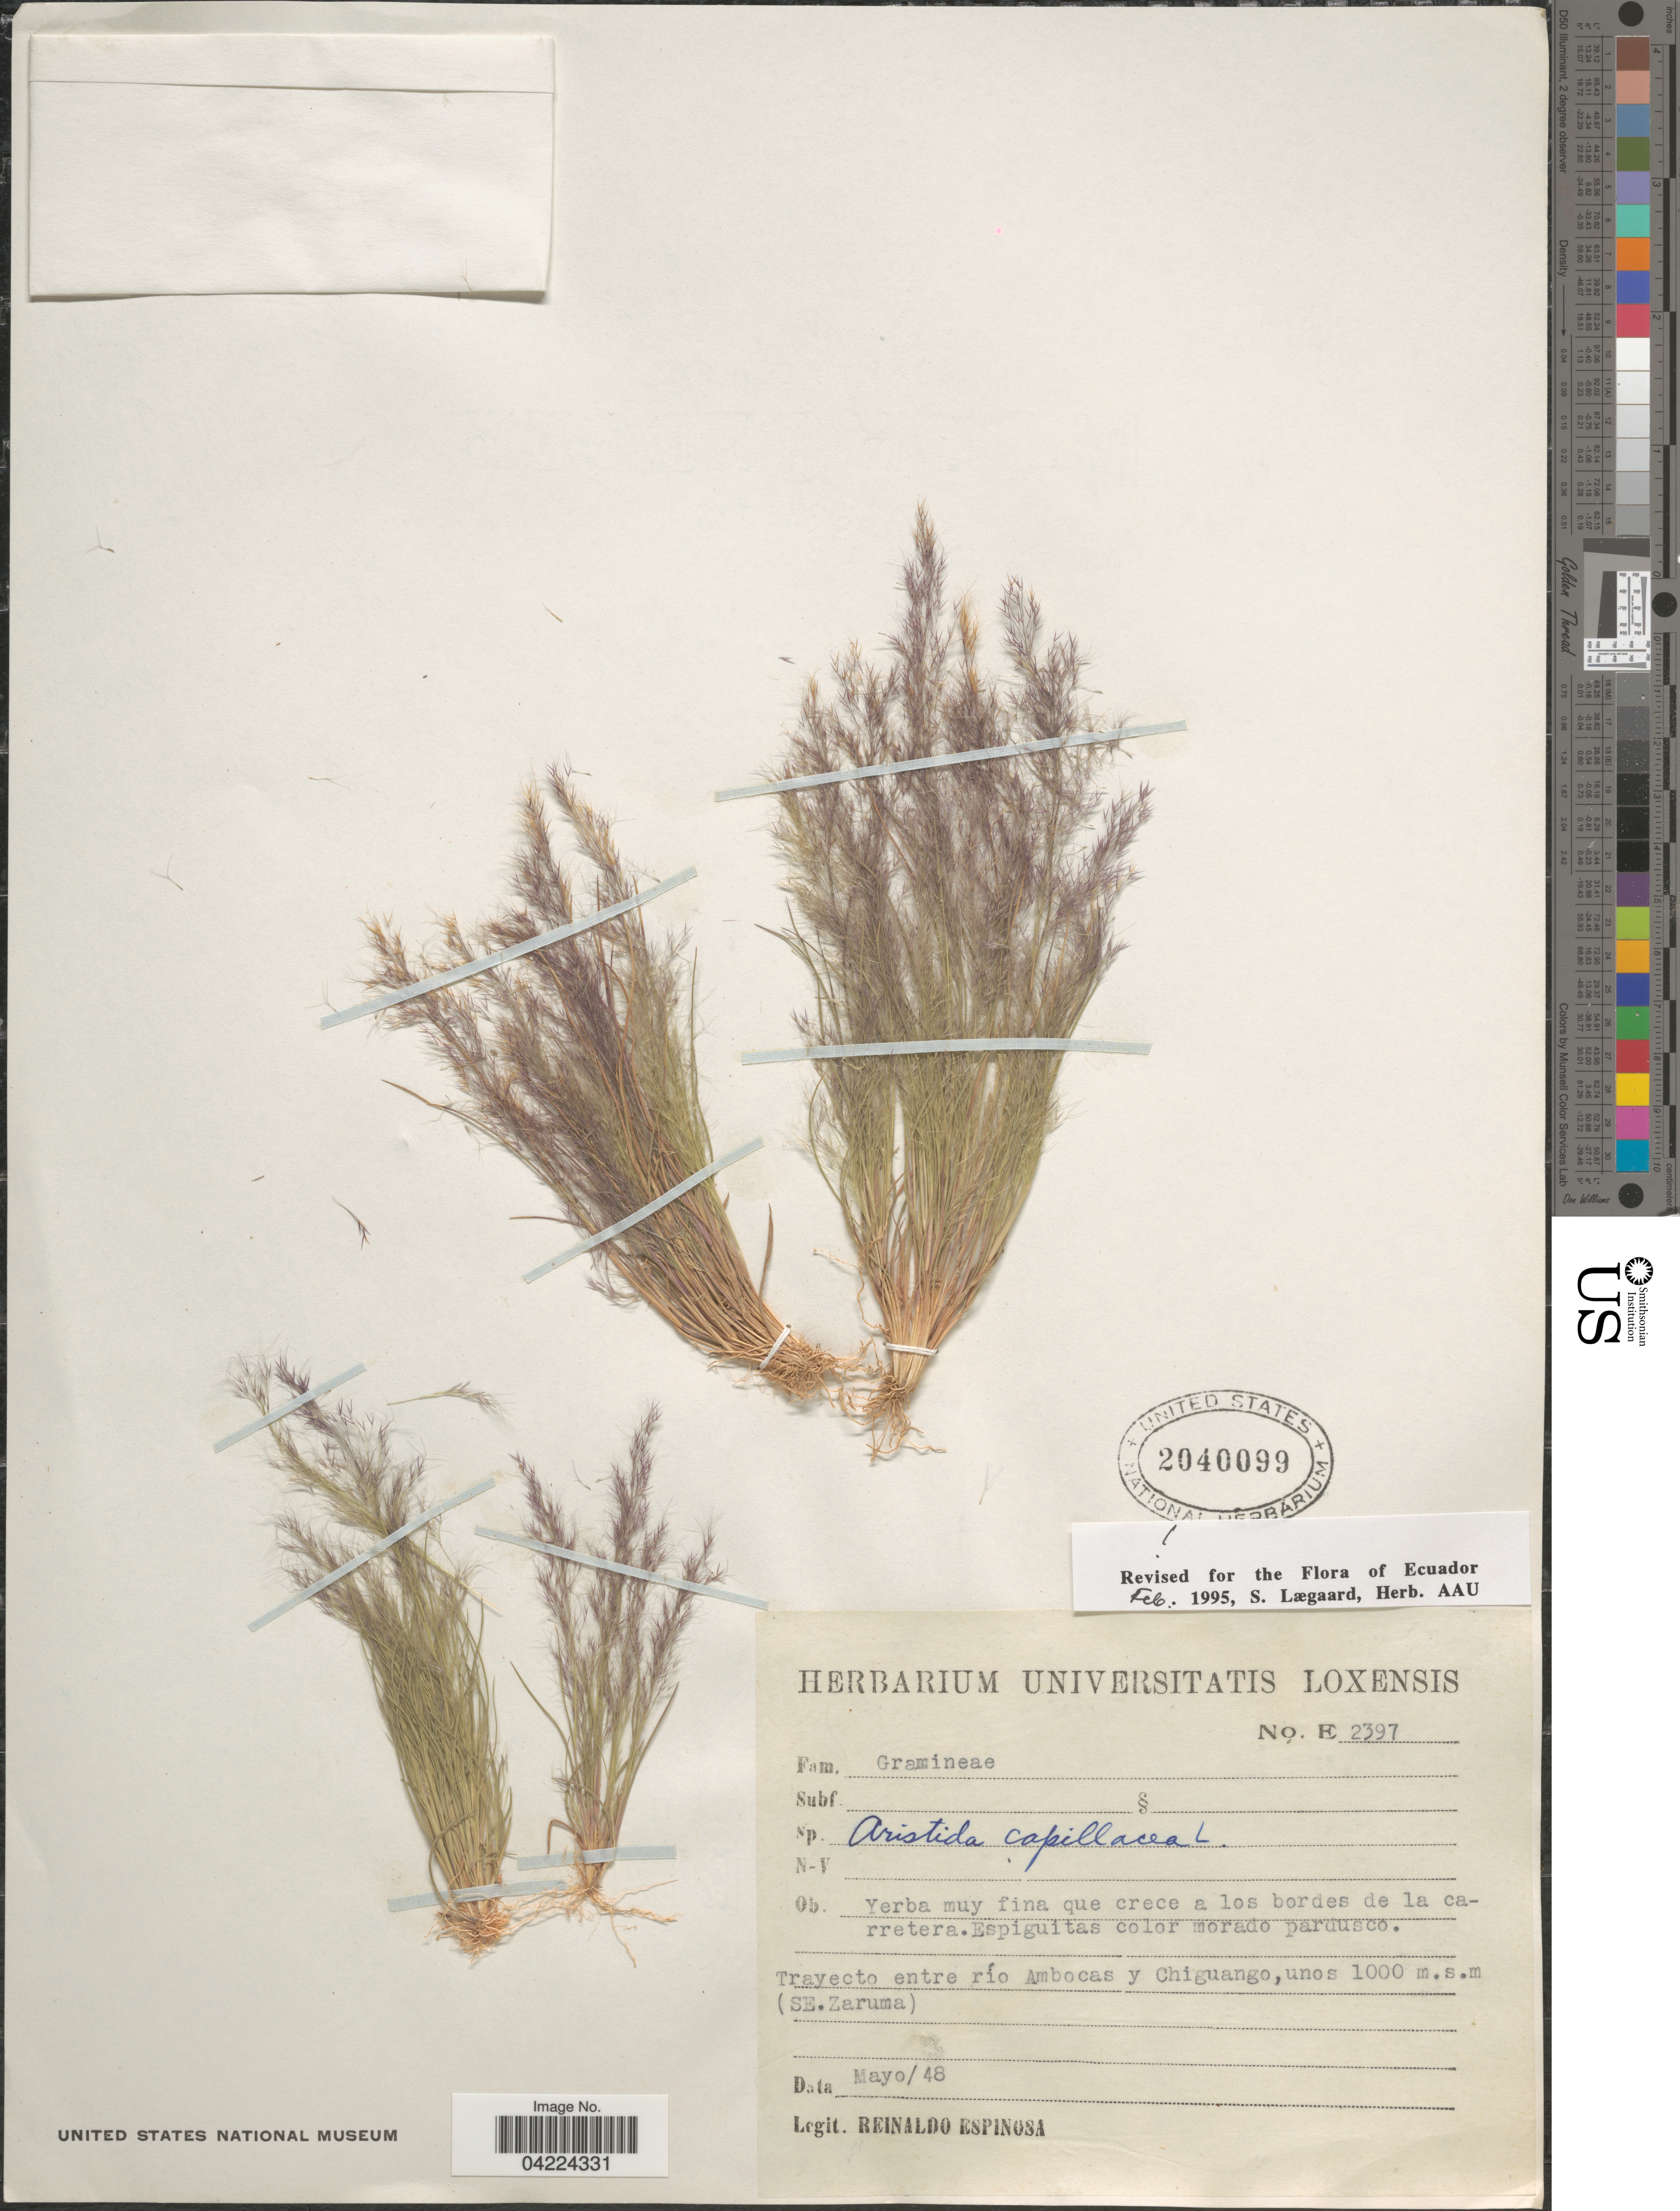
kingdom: Plantae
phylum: Tracheophyta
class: Liliopsida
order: Poales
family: Poaceae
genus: Aristida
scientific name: Aristida capillacea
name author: Lam.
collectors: R. Espinosa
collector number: E2397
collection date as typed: Transcribed d/m/y: /5/48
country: Ecuador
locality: Trayecto entre río Ambocas y Chiguango, (SE. Zaruma).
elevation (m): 1000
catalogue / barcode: US 2040099